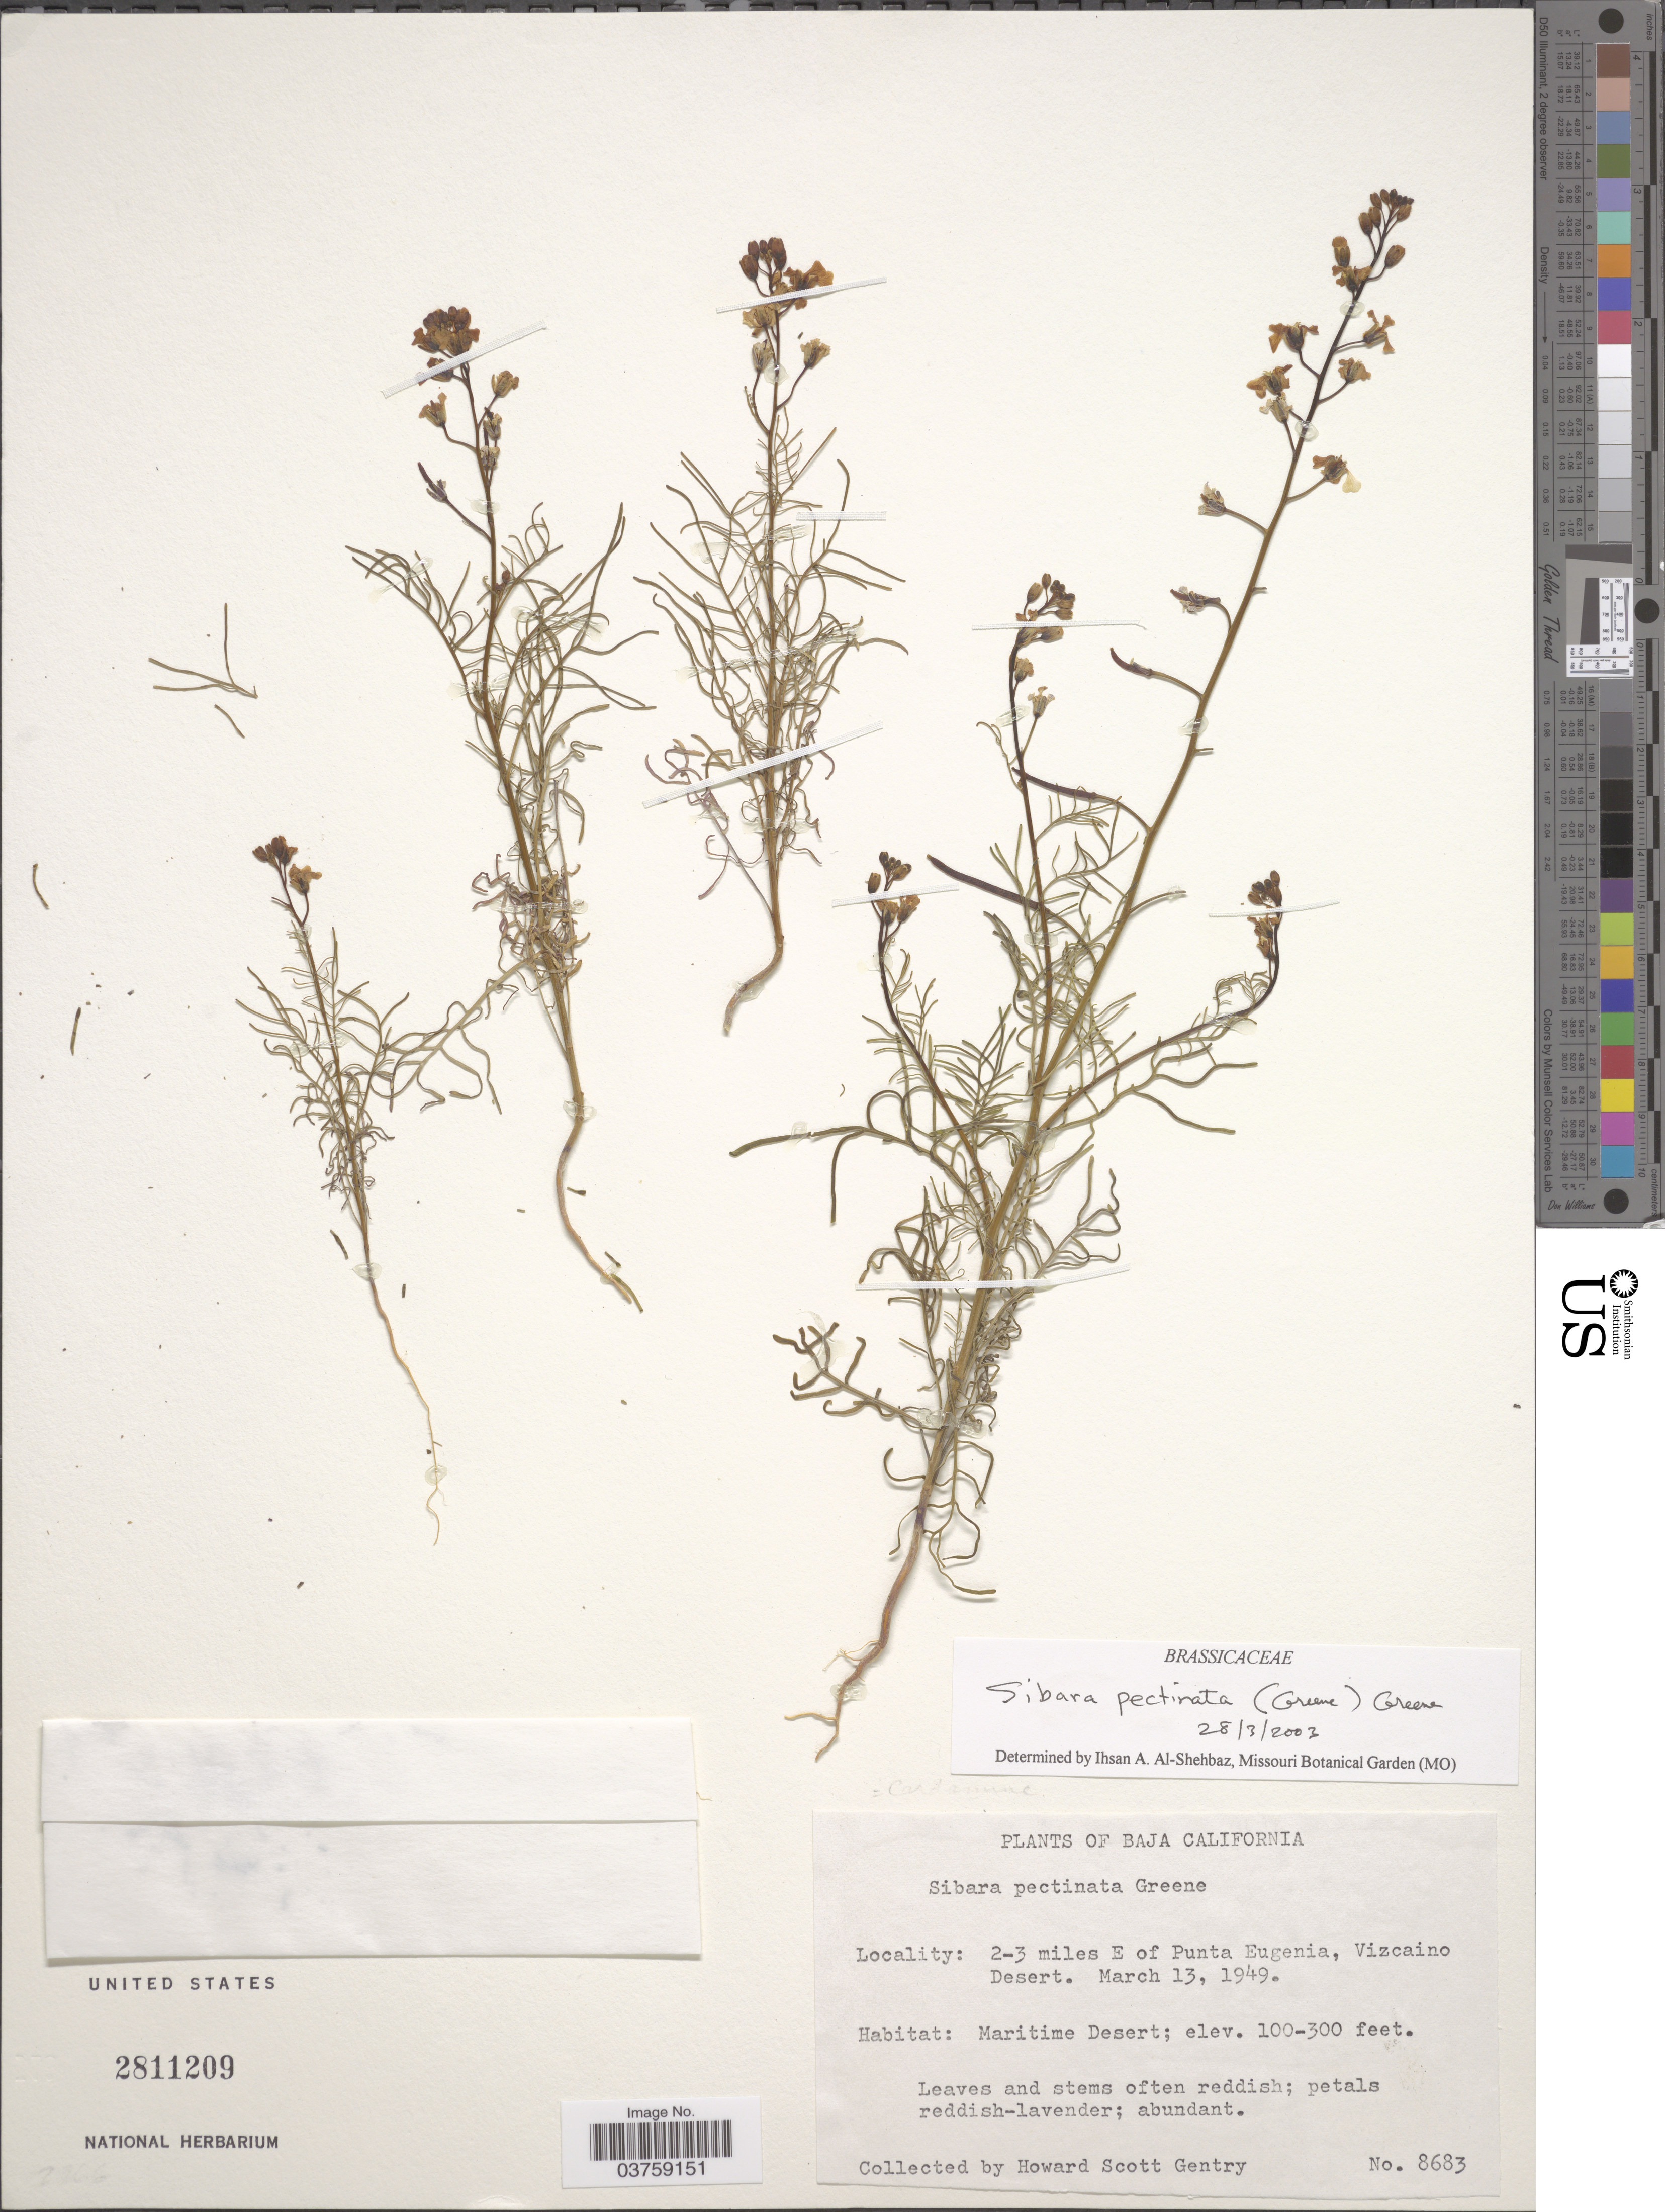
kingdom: Plantae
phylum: Tracheophyta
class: Magnoliopsida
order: Brassicales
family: Brassicaceae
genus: Sibara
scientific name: Sibara pectinata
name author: (Greene) Greene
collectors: H. S. Gentry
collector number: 8683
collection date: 1949-03-13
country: Mexico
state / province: Baja California Sur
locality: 2-3 miles E of Punta Eugenia, Vizcaino Desert. Maritime Desert.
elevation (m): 30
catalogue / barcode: US 2811209